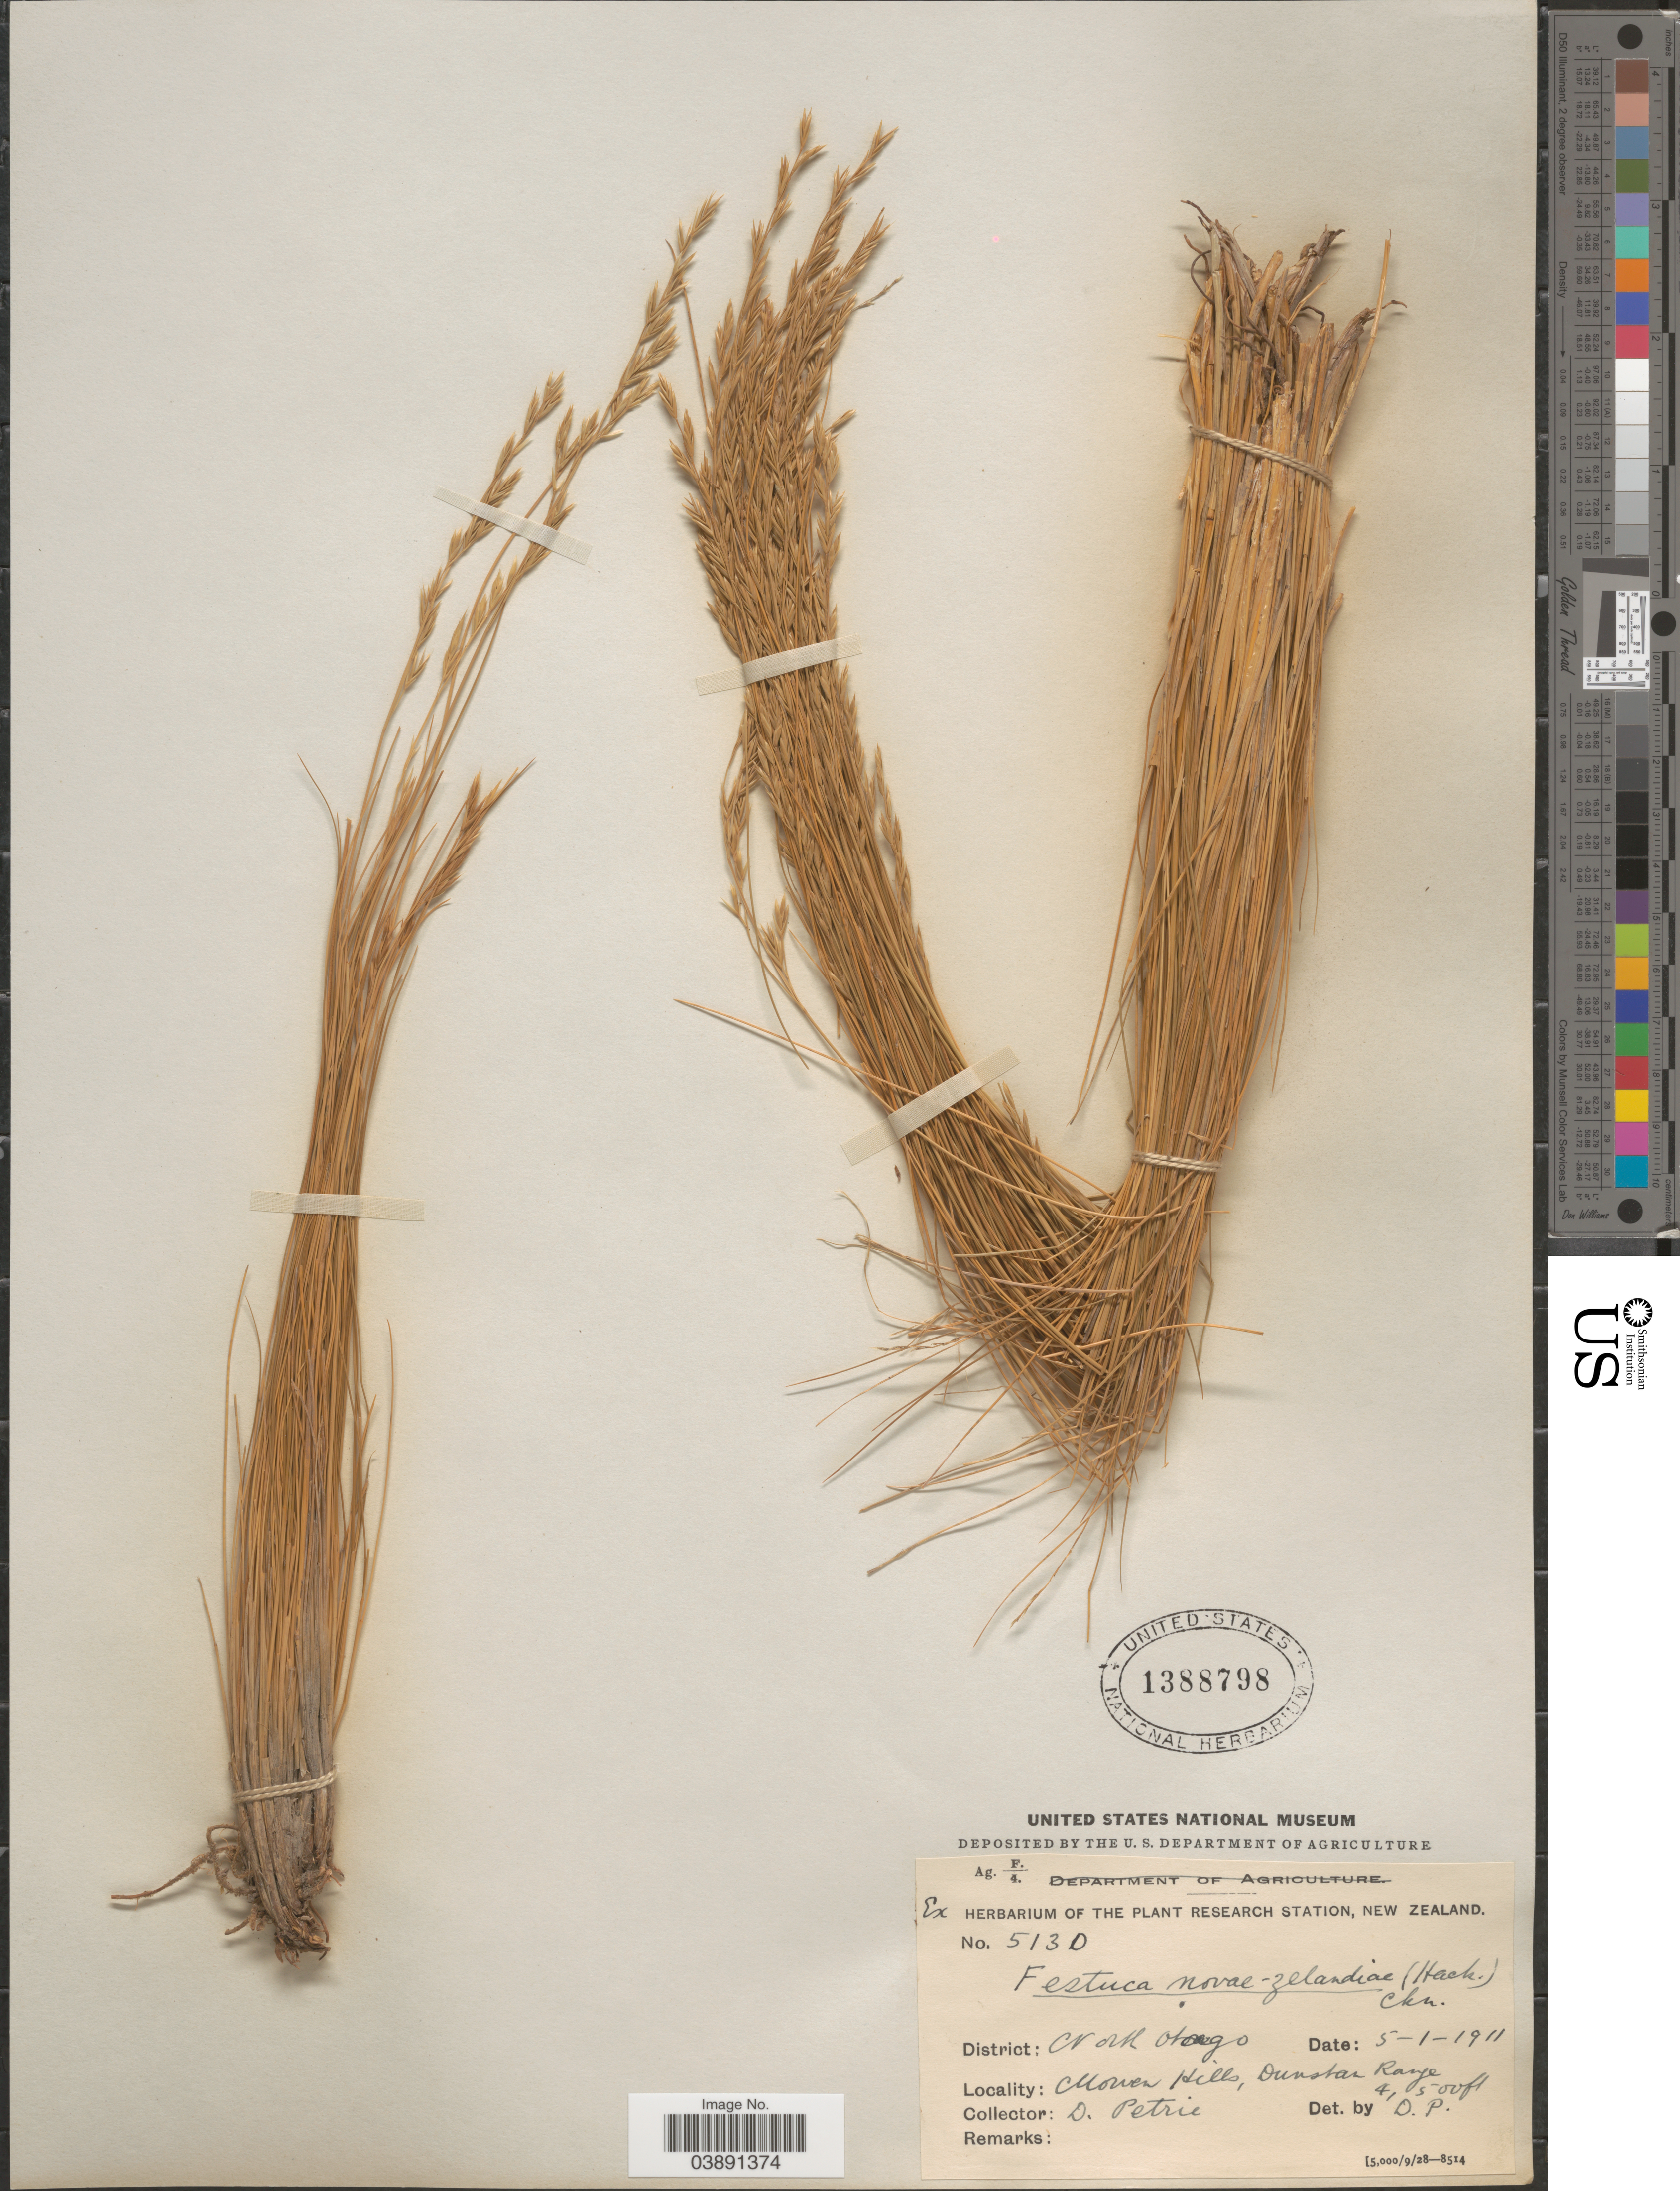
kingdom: Plantae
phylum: Tracheophyta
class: Liliopsida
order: Poales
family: Poaceae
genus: Festuca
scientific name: Festuca novae-zelandiae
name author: (Hack.) Cockayne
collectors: D. Petrie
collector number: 5130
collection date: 1911-01-05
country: New Zealand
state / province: Otago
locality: District: North Otago. Mowen Hills, Dunstan Range.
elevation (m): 1372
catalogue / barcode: US 1388798